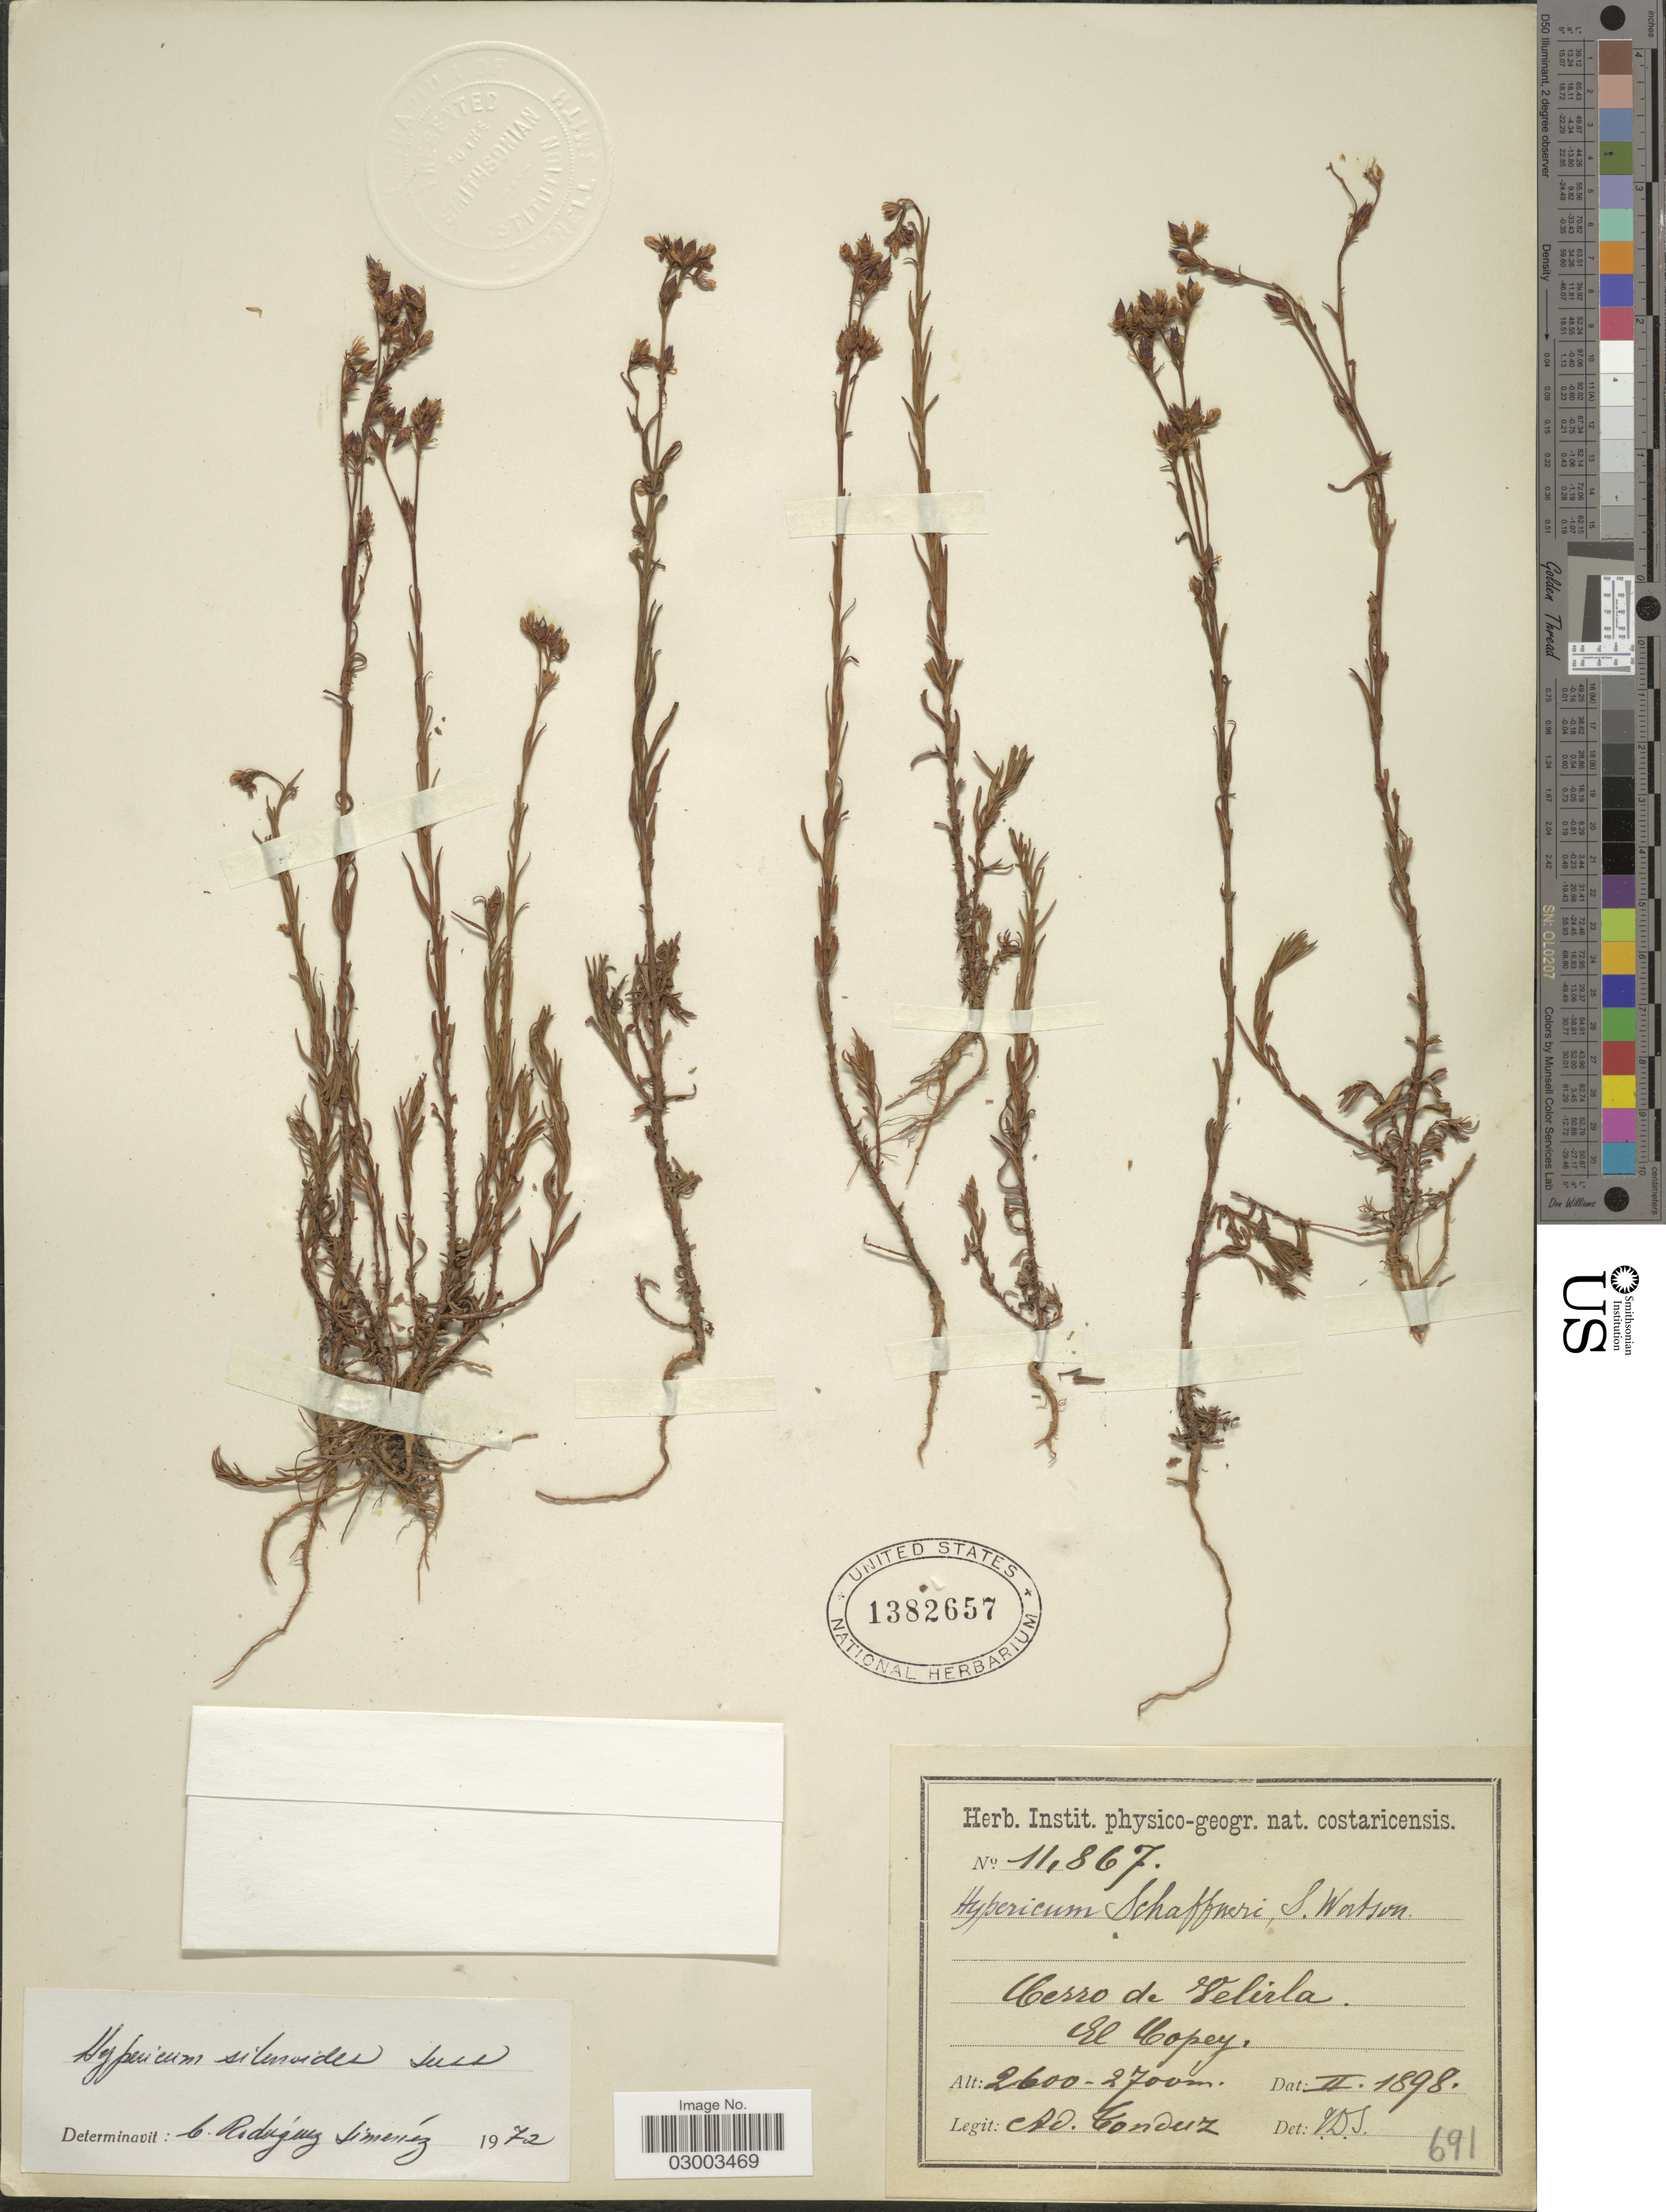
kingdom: Plantae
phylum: Tracheophyta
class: Magnoliopsida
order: Malpighiales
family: Hypericaceae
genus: Hypericum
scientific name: Hypericum silenoides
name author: Juss.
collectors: A. Tonduz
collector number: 11867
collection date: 1898-02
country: Costa Rica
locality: Cerro de Velirla. El Copey.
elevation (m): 2600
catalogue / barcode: US 1382657